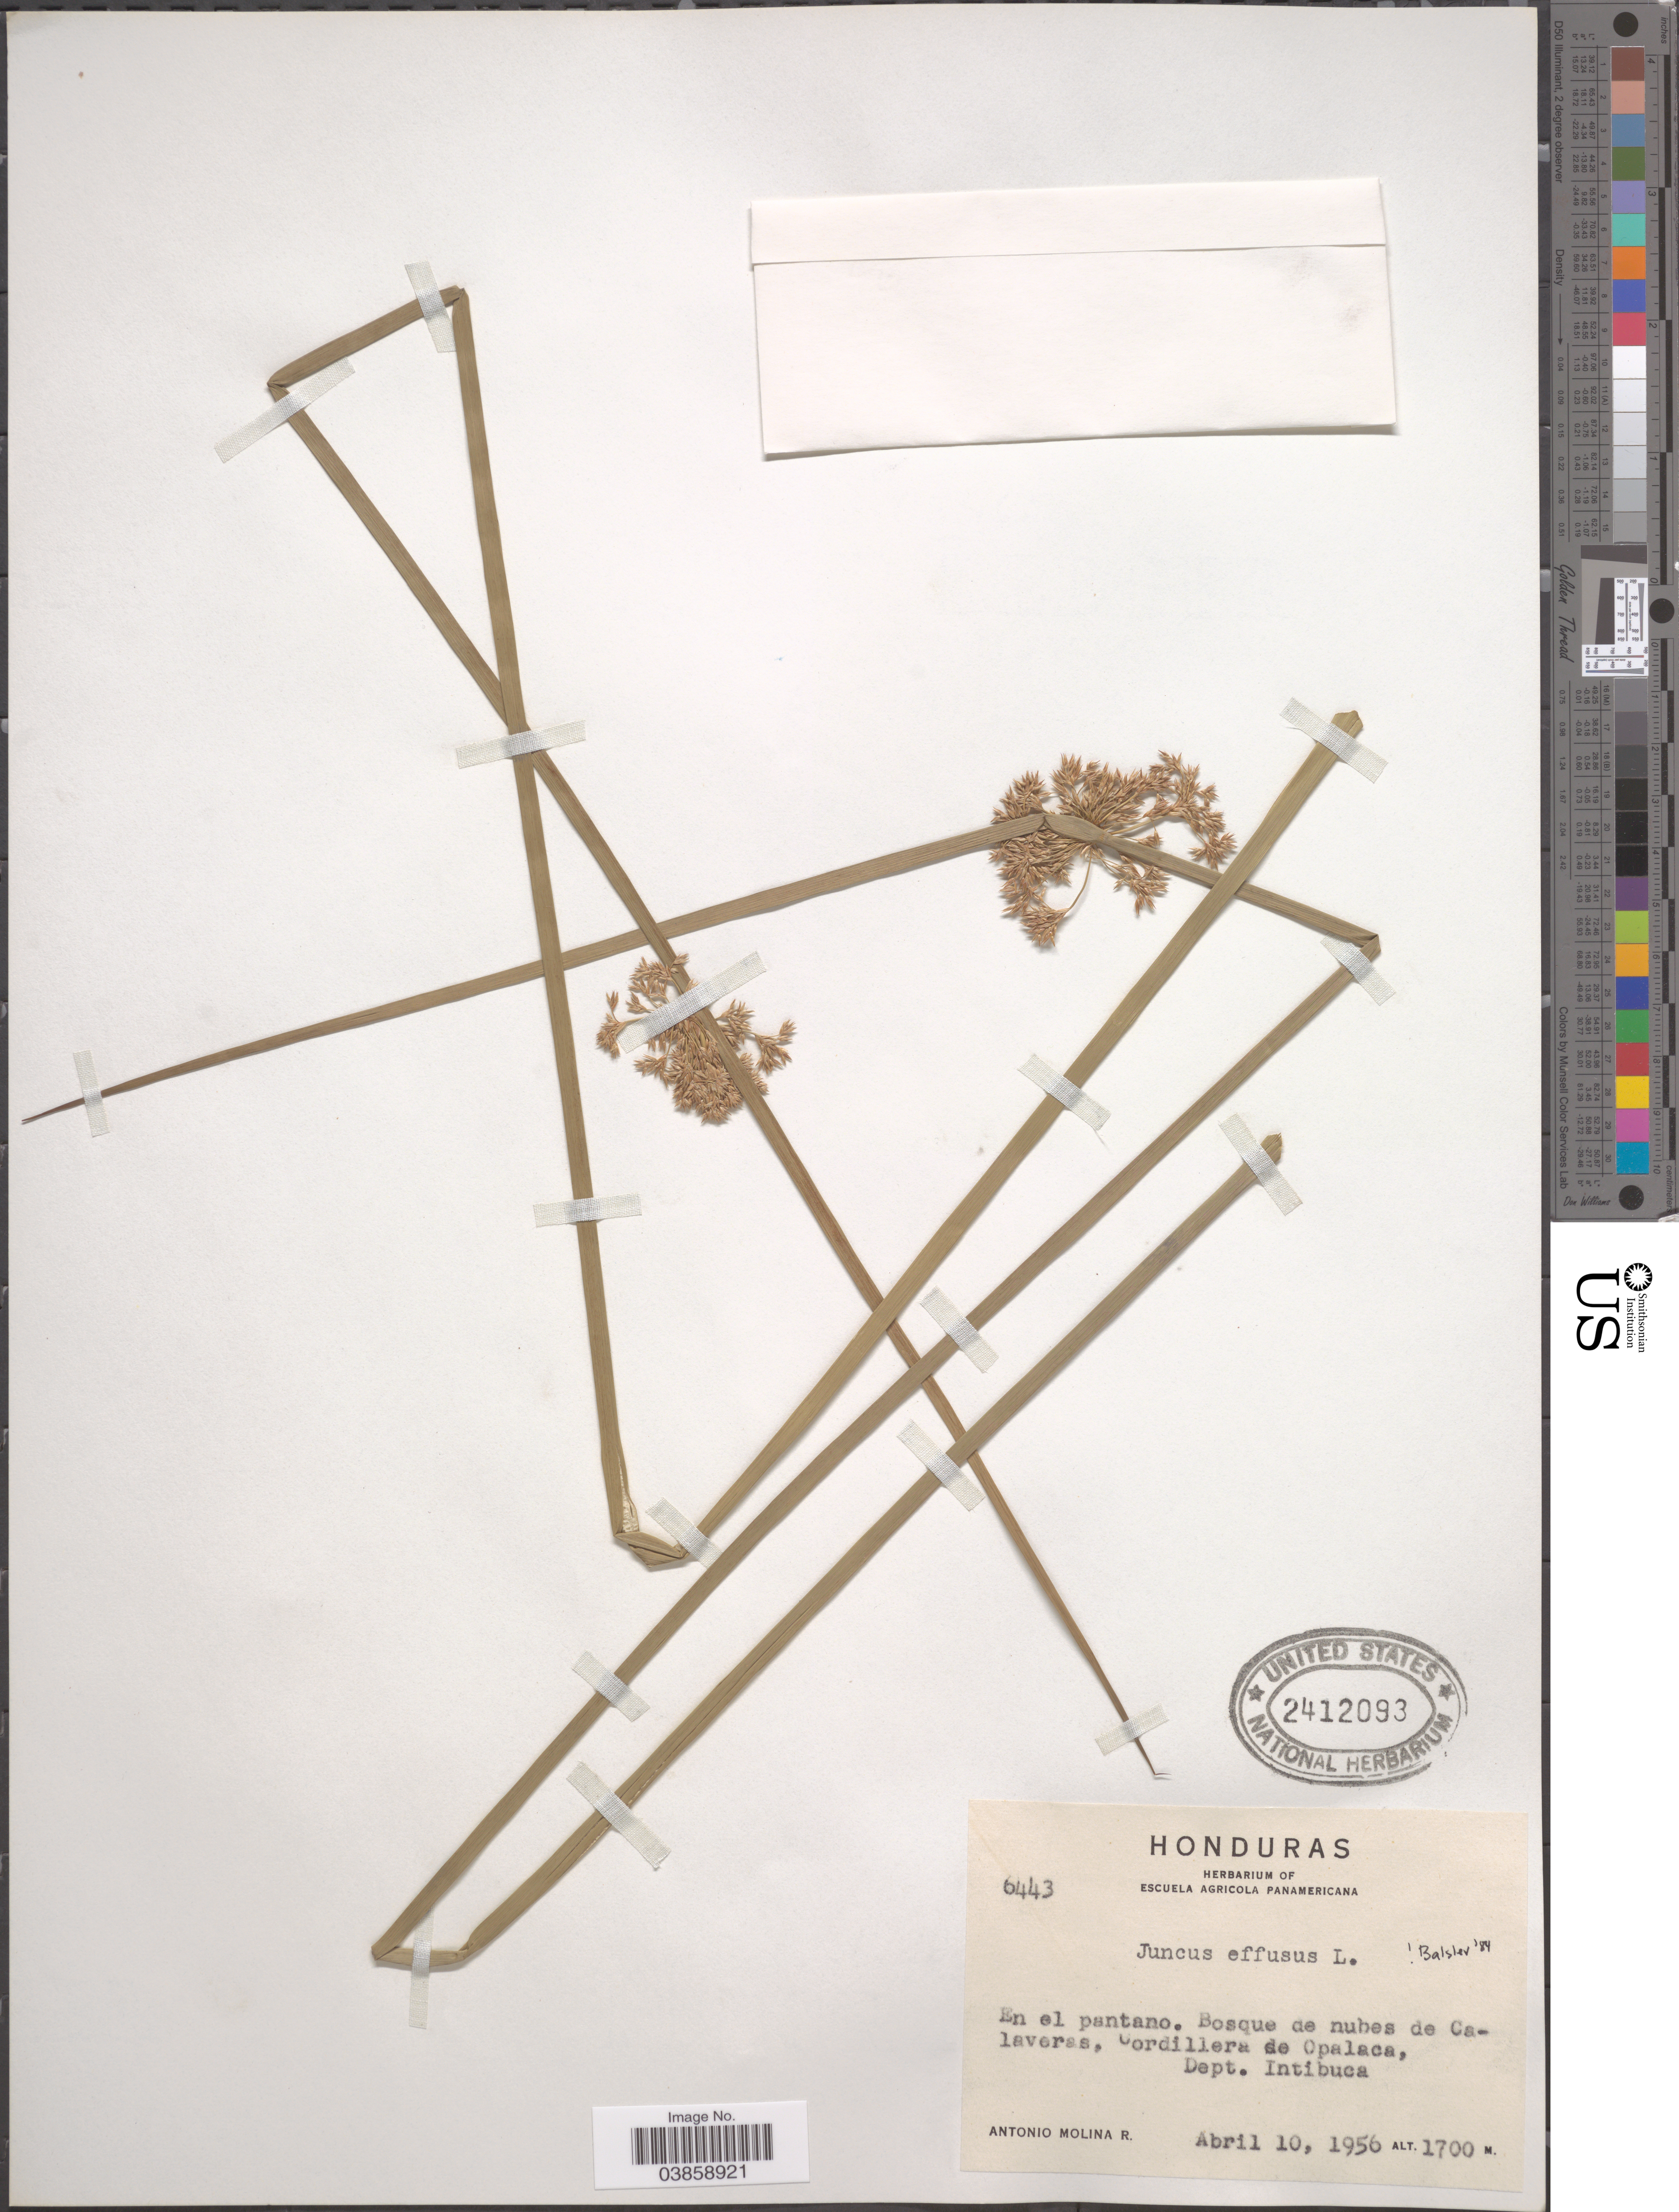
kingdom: Plantae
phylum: Tracheophyta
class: Liliopsida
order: Poales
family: Juncaceae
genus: Juncus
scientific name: Juncus effusus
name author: L.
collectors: A. Molina R.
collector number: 6443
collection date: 1956-04-10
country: Honduras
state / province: Intibuca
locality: Bosque de nubes de Calaveras, Cordillera de Opalaca, Dept. Intibuca.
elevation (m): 1700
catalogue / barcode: US 2412093